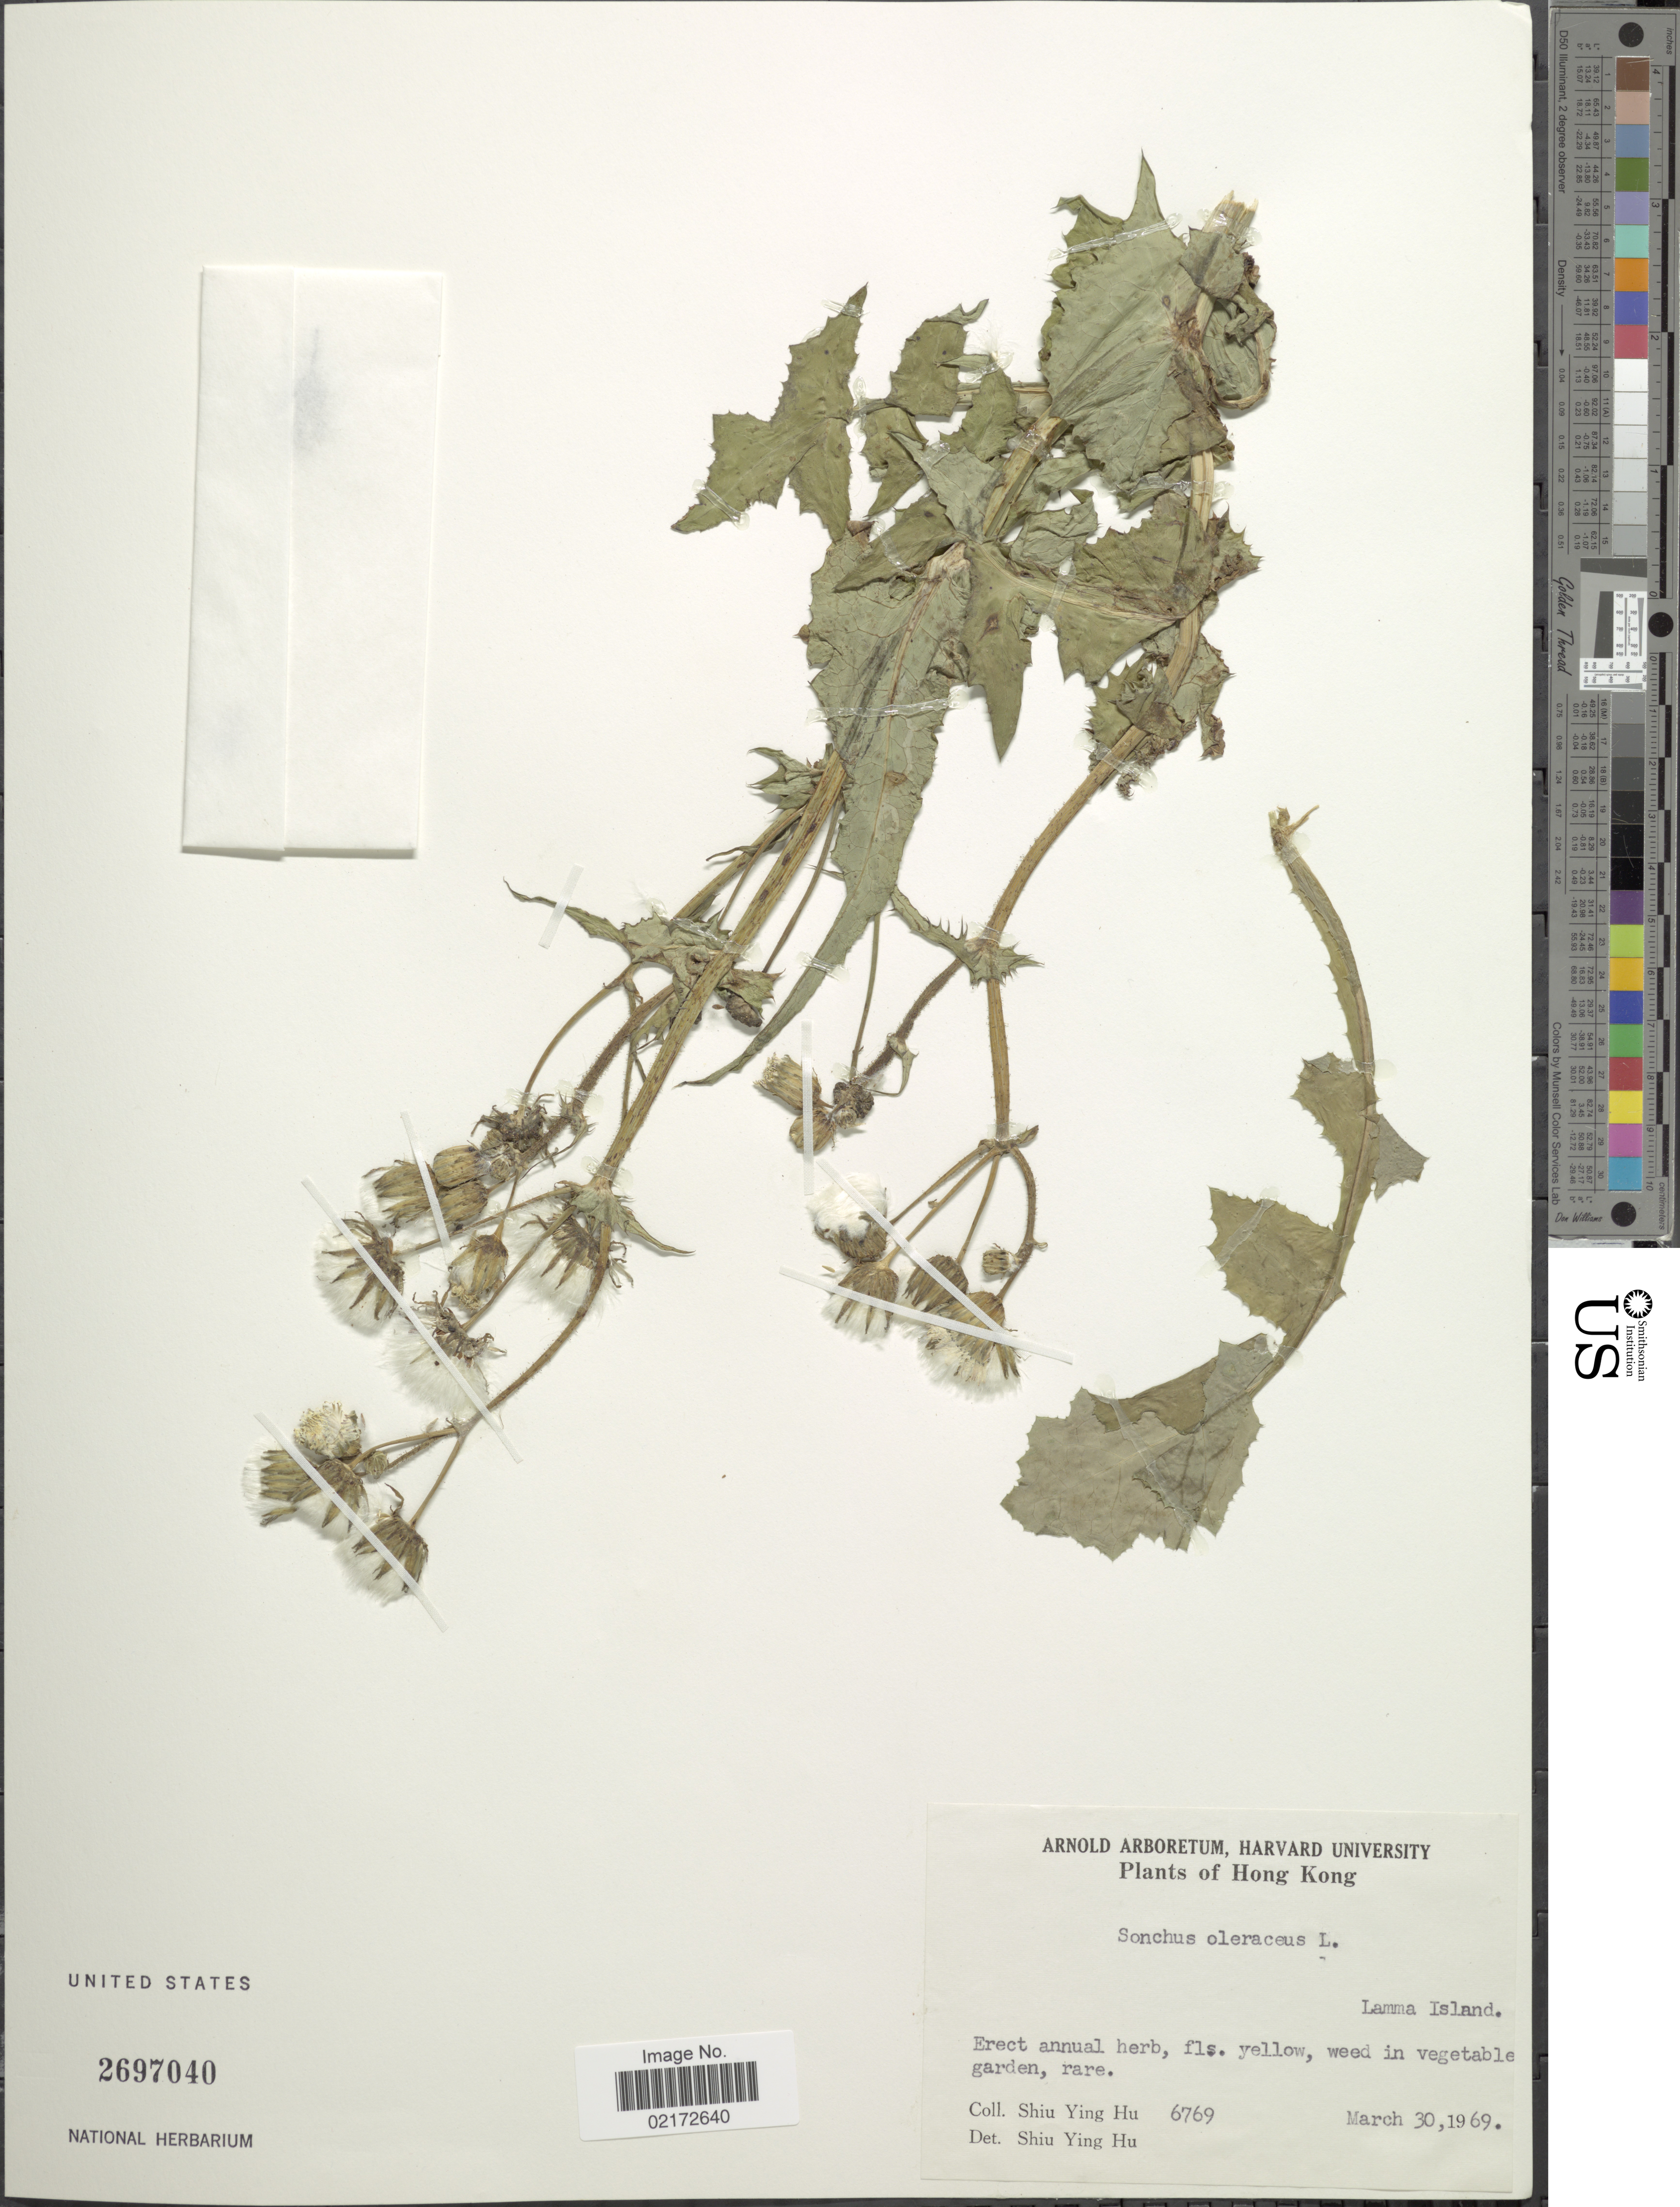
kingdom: Plantae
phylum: Tracheophyta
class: Magnoliopsida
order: Asterales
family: Asteraceae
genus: Sonchus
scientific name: Sonchus oleraceus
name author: L.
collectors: S. Y. Hu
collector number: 6769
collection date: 1969-03-30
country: China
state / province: Hong Kong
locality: Lamma Island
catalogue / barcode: US 2697040